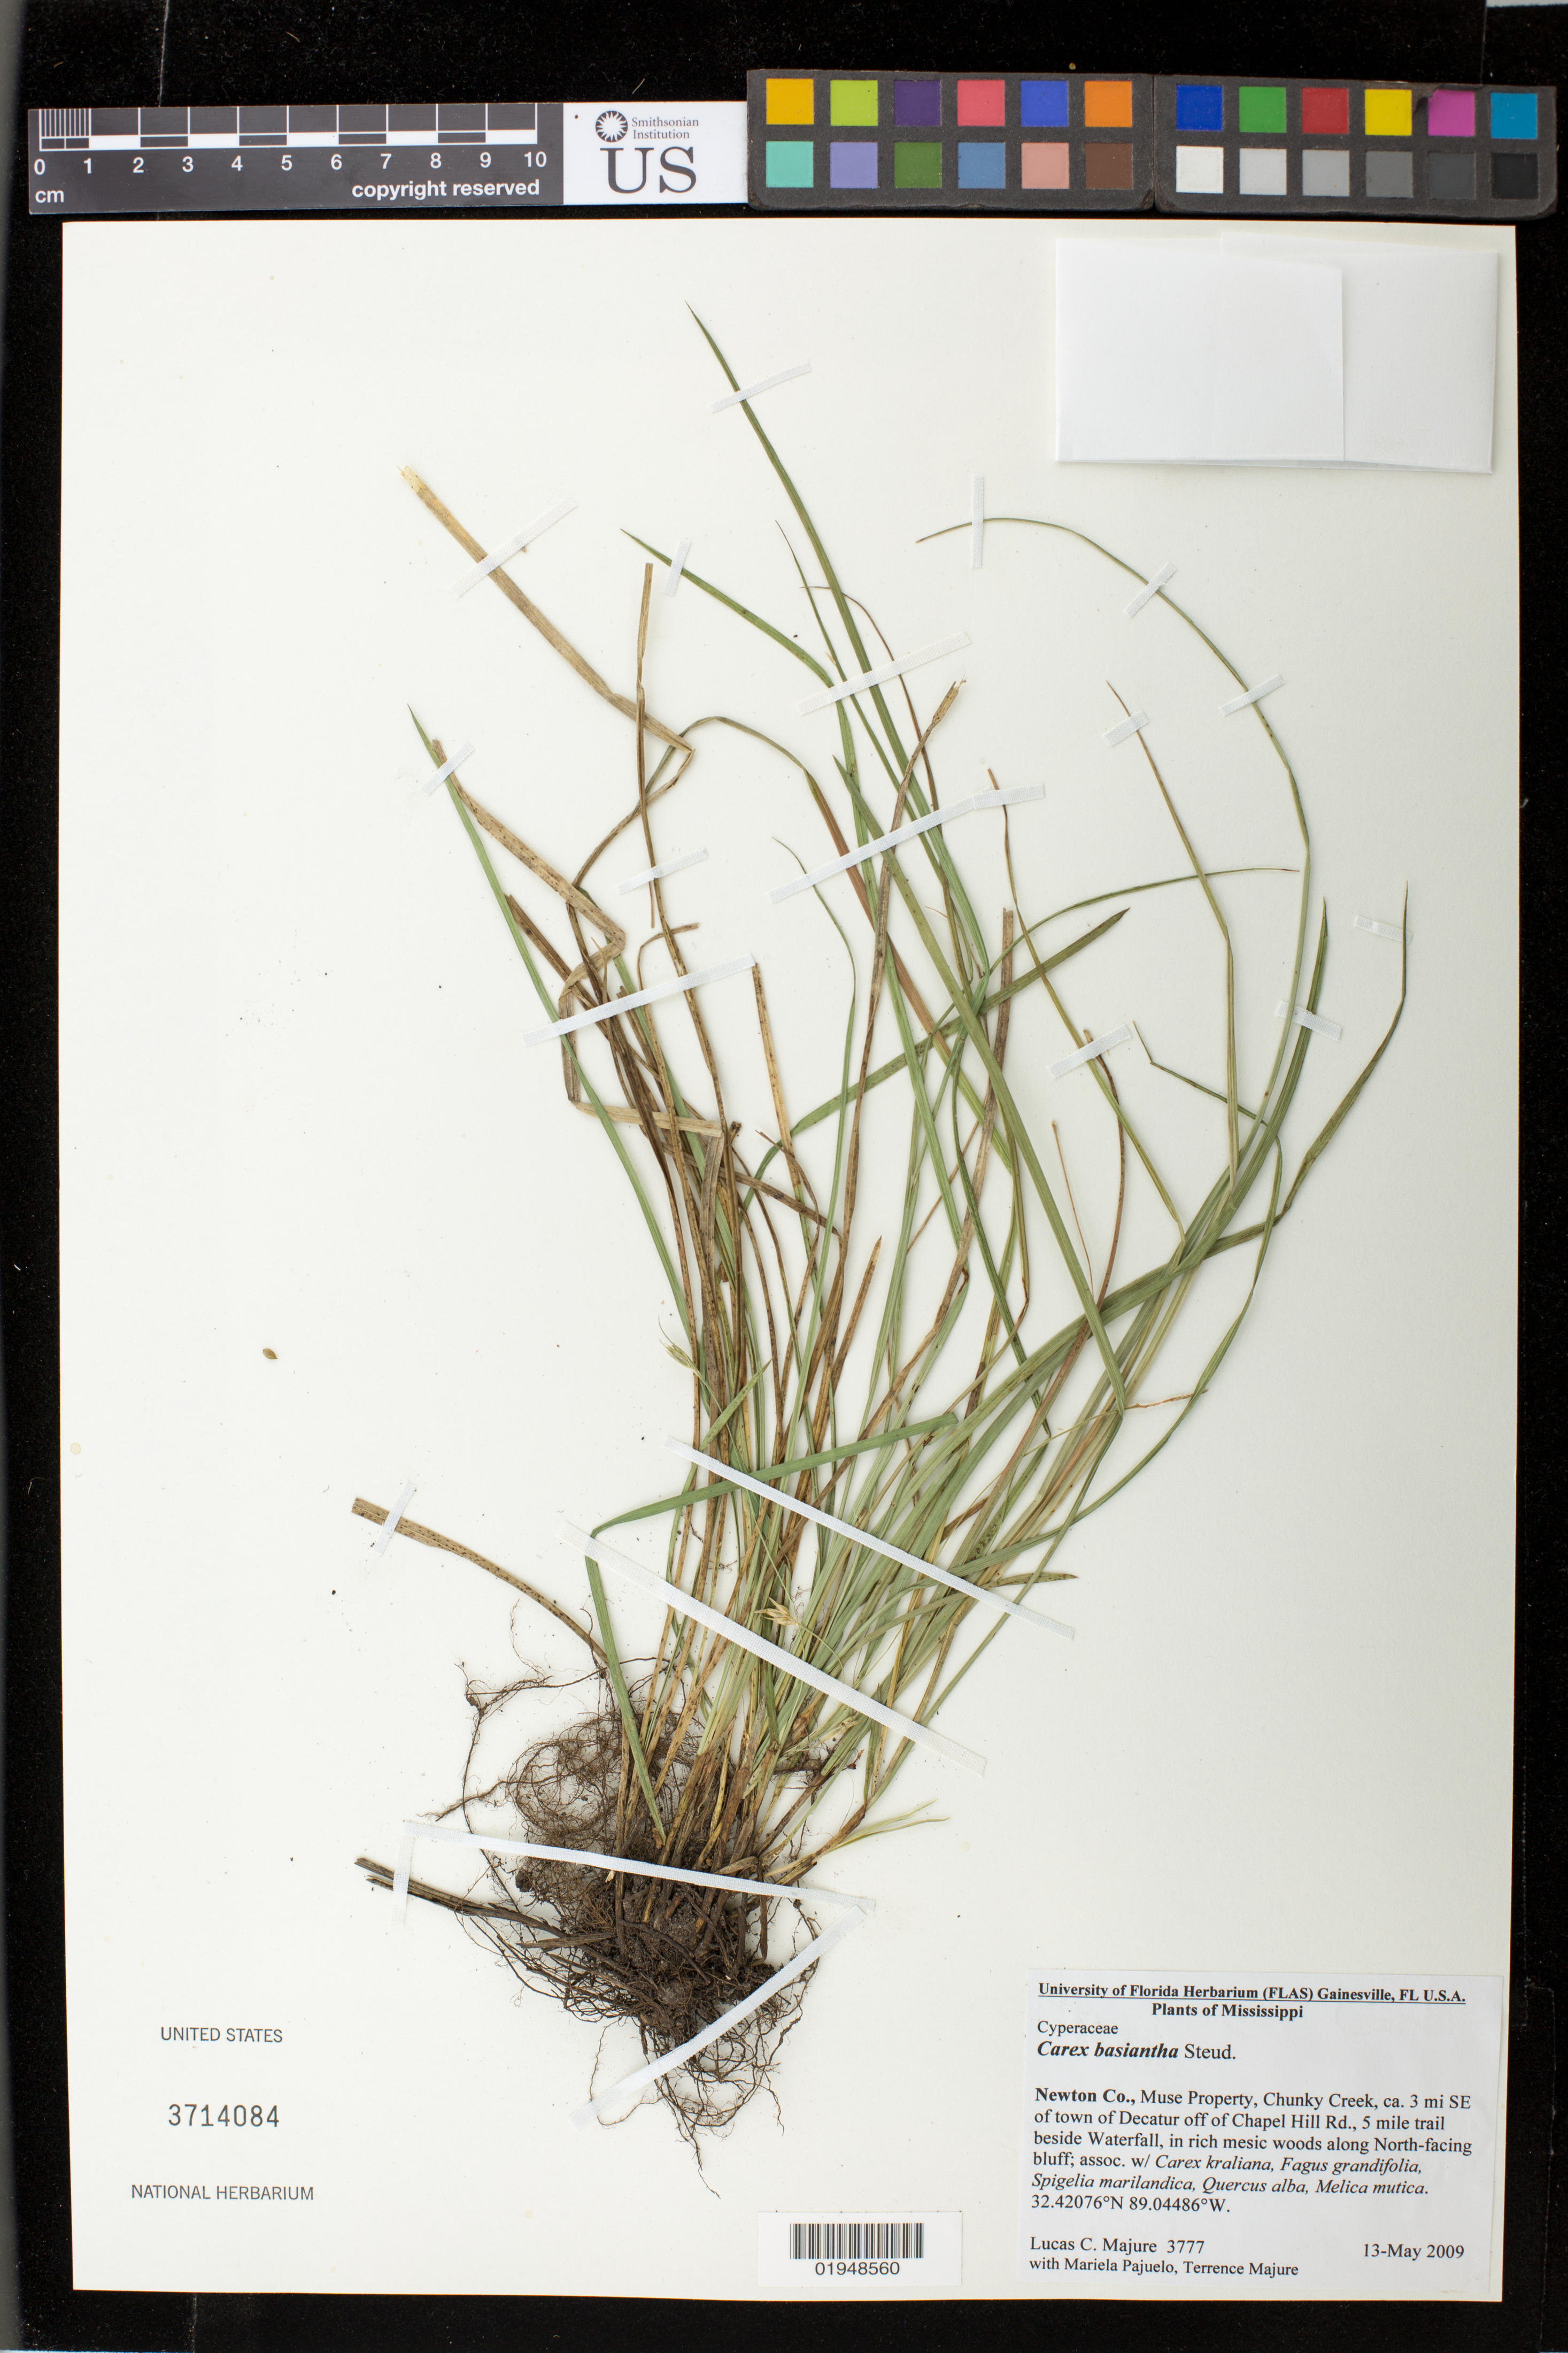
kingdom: Plantae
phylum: Tracheophyta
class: Liliopsida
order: Poales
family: Cyperaceae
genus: Carex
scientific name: Carex basiantha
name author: Steud.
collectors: L. C. Majure, T. Majure & M. Pajuelo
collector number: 3777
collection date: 2009-05-13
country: United States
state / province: Mississippi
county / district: Newton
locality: Muse Property, Chunky Creek, 3 mi SE of town of Decatur off Chapel Hill, 5 mi. trail beside Waterfall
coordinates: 32.42076 N, 89.04486 W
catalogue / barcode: US 3714084